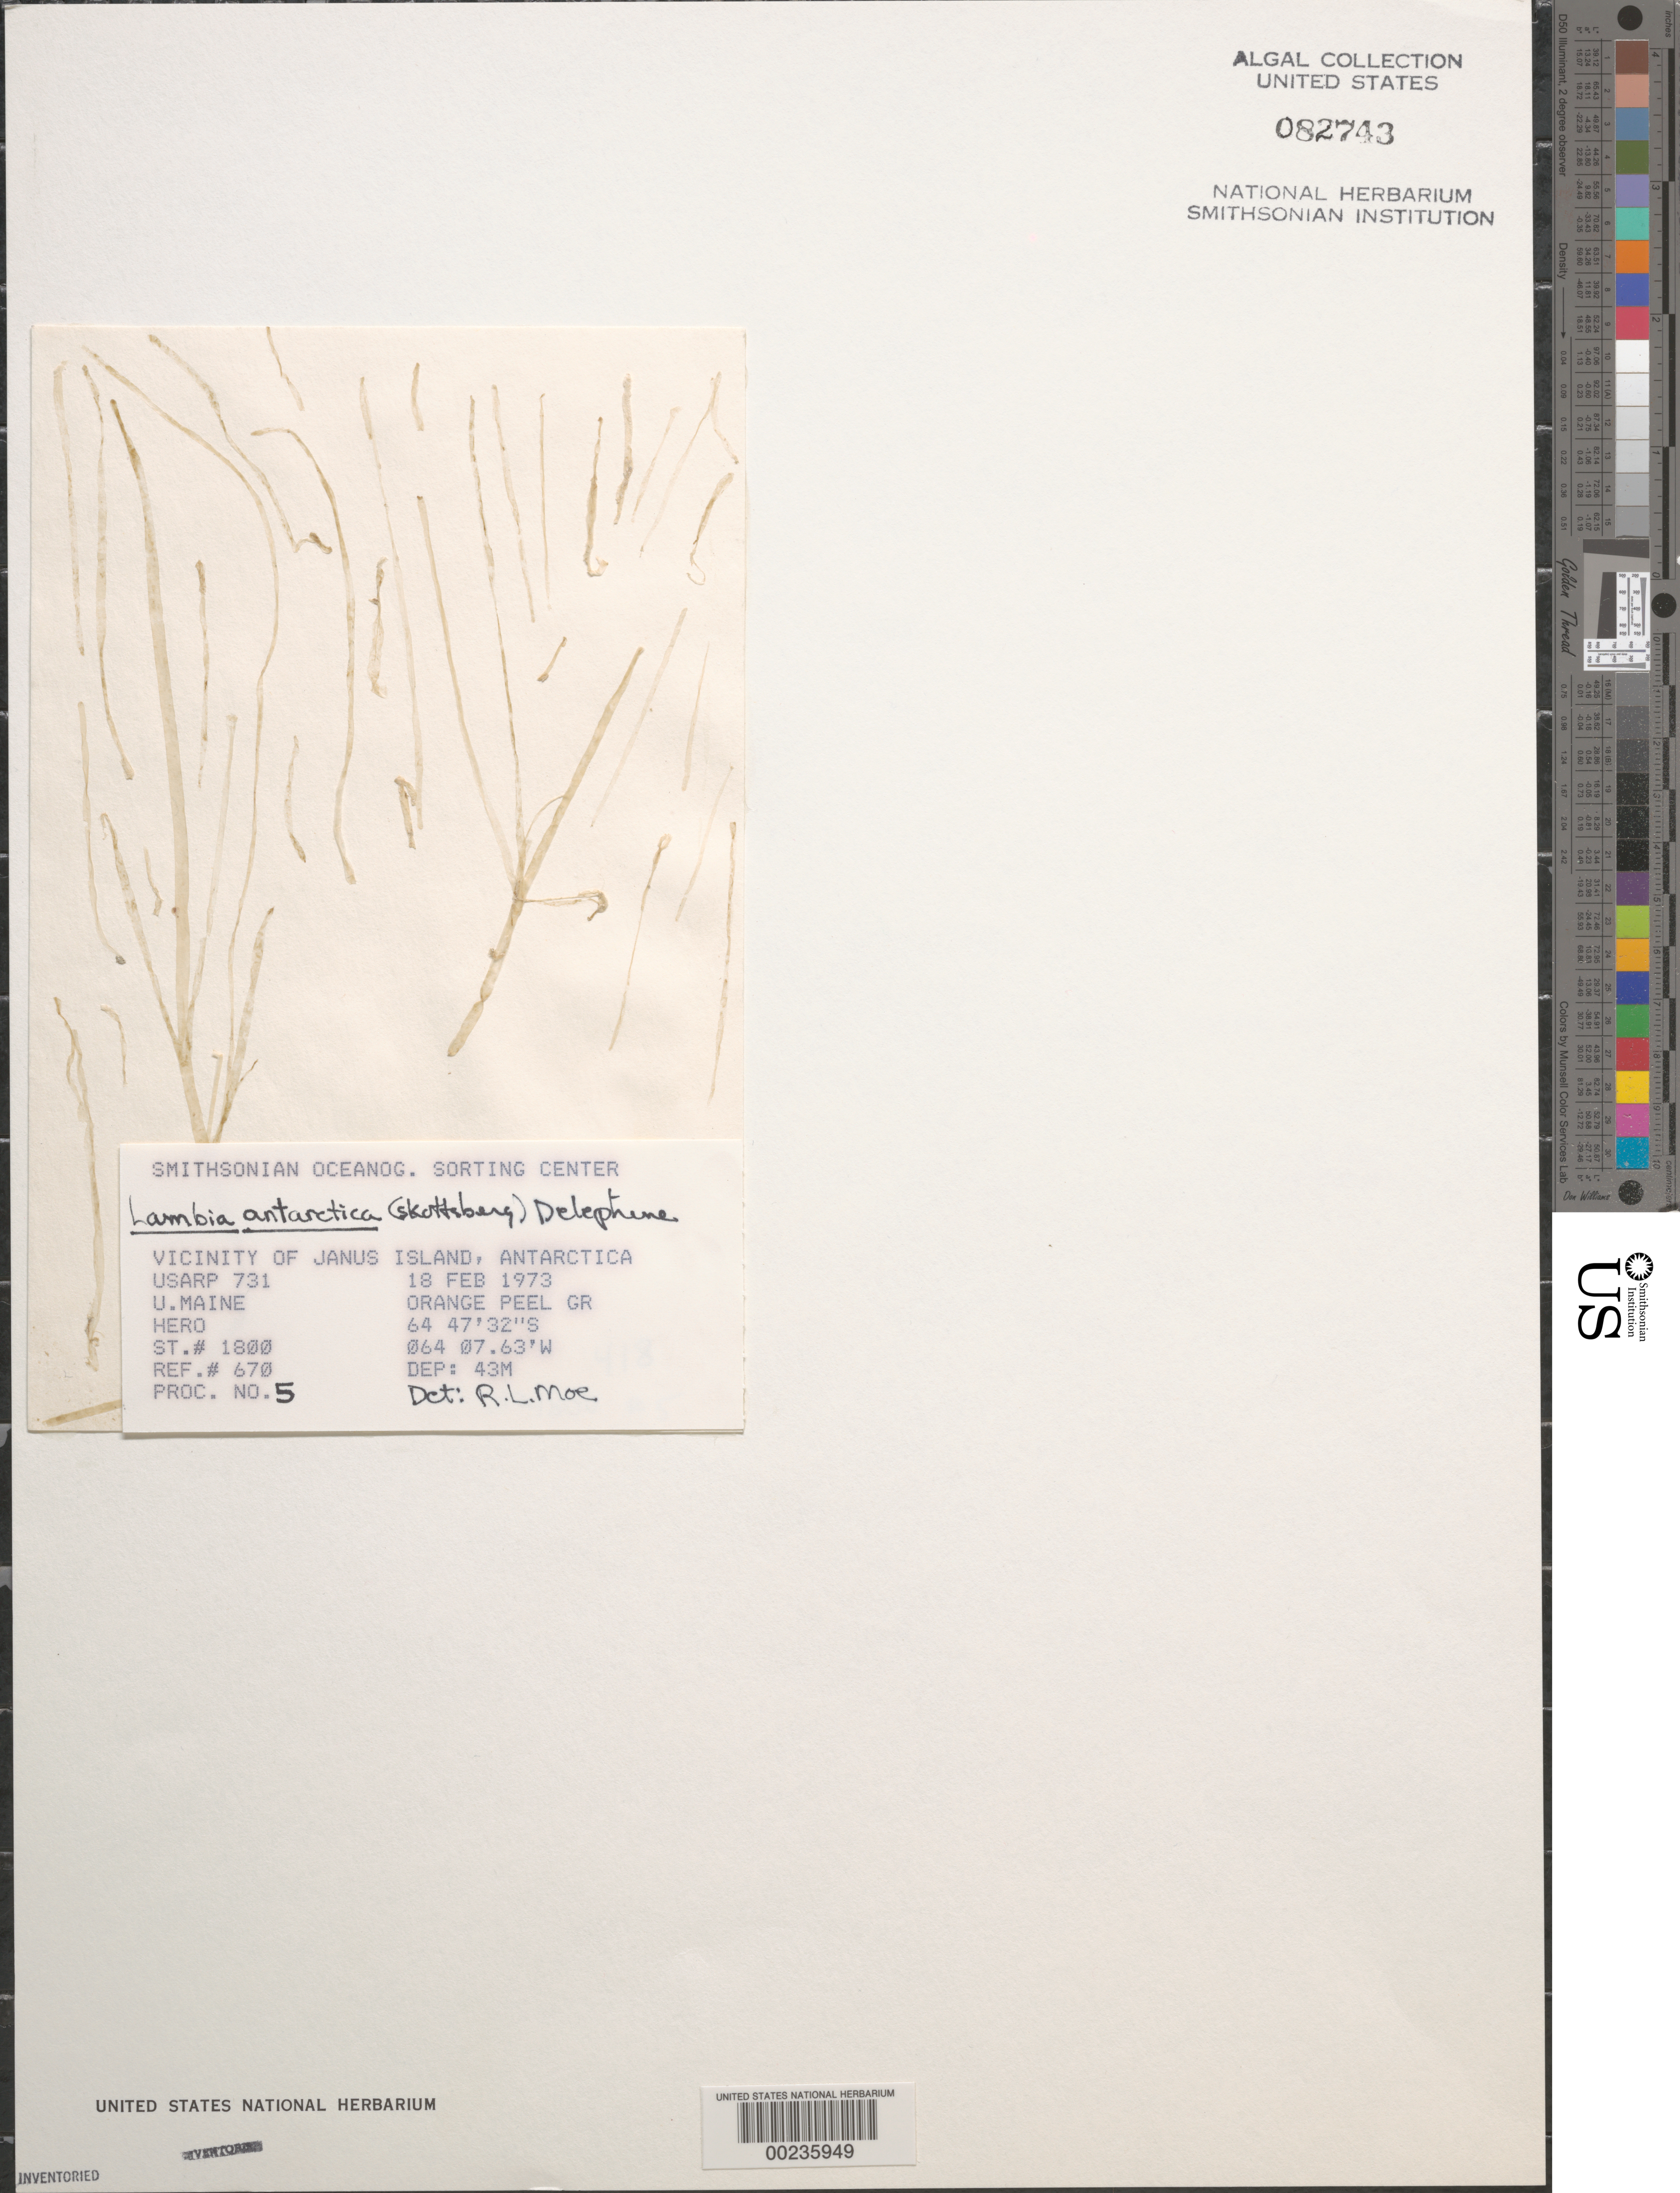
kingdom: Plantae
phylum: Chlorophyta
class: Ulvophyceae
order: Bryopsidales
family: Bryopsidaceae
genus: Lambia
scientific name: Lambia antarctica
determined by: Moe, R. L.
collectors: University of Maine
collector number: Station 1800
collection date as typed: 18 Feb 1973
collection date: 1973-02-18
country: Antarctica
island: Janus Island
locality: Janus Island area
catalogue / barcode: US 82743